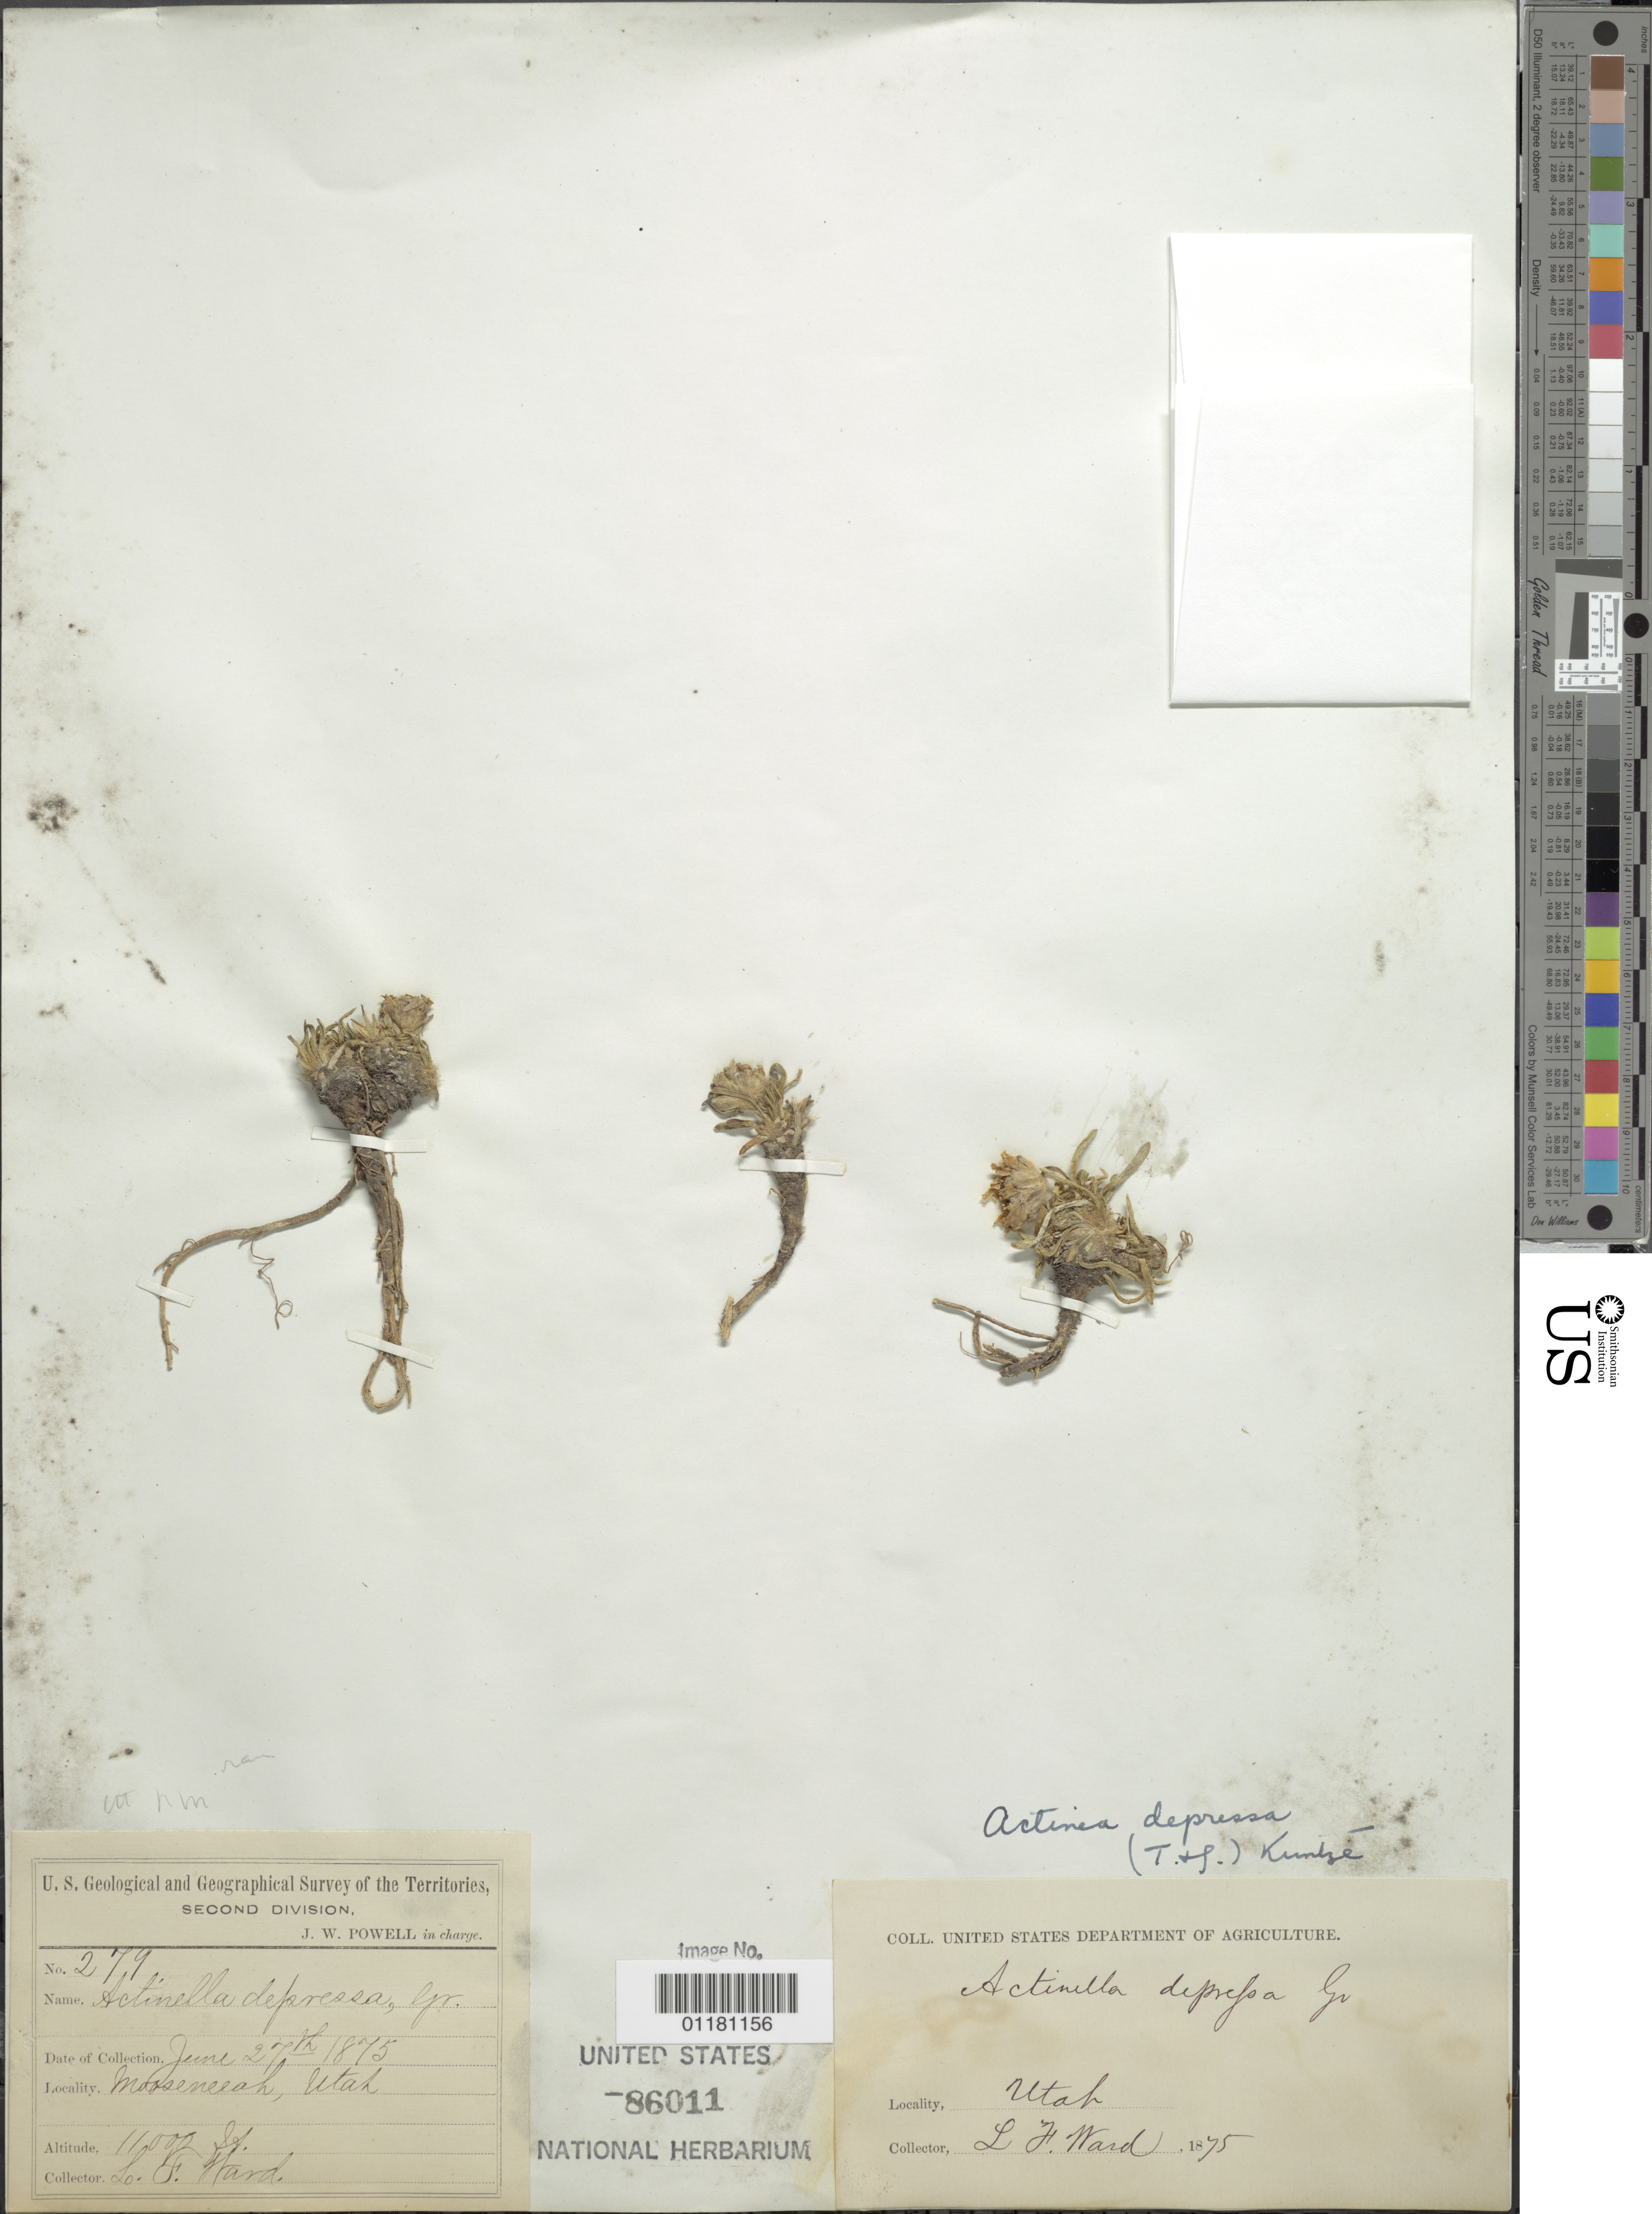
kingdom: Plantae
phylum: Tracheophyta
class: Magnoliopsida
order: Asterales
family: Asteraceae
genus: Actinea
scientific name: Actinea depressa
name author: (Torr. & A. Gray) Kuntze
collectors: L. F. Ward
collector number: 279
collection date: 1875-06-27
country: United States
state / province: Utah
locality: Mooseneeah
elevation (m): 3353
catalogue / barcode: US 86011